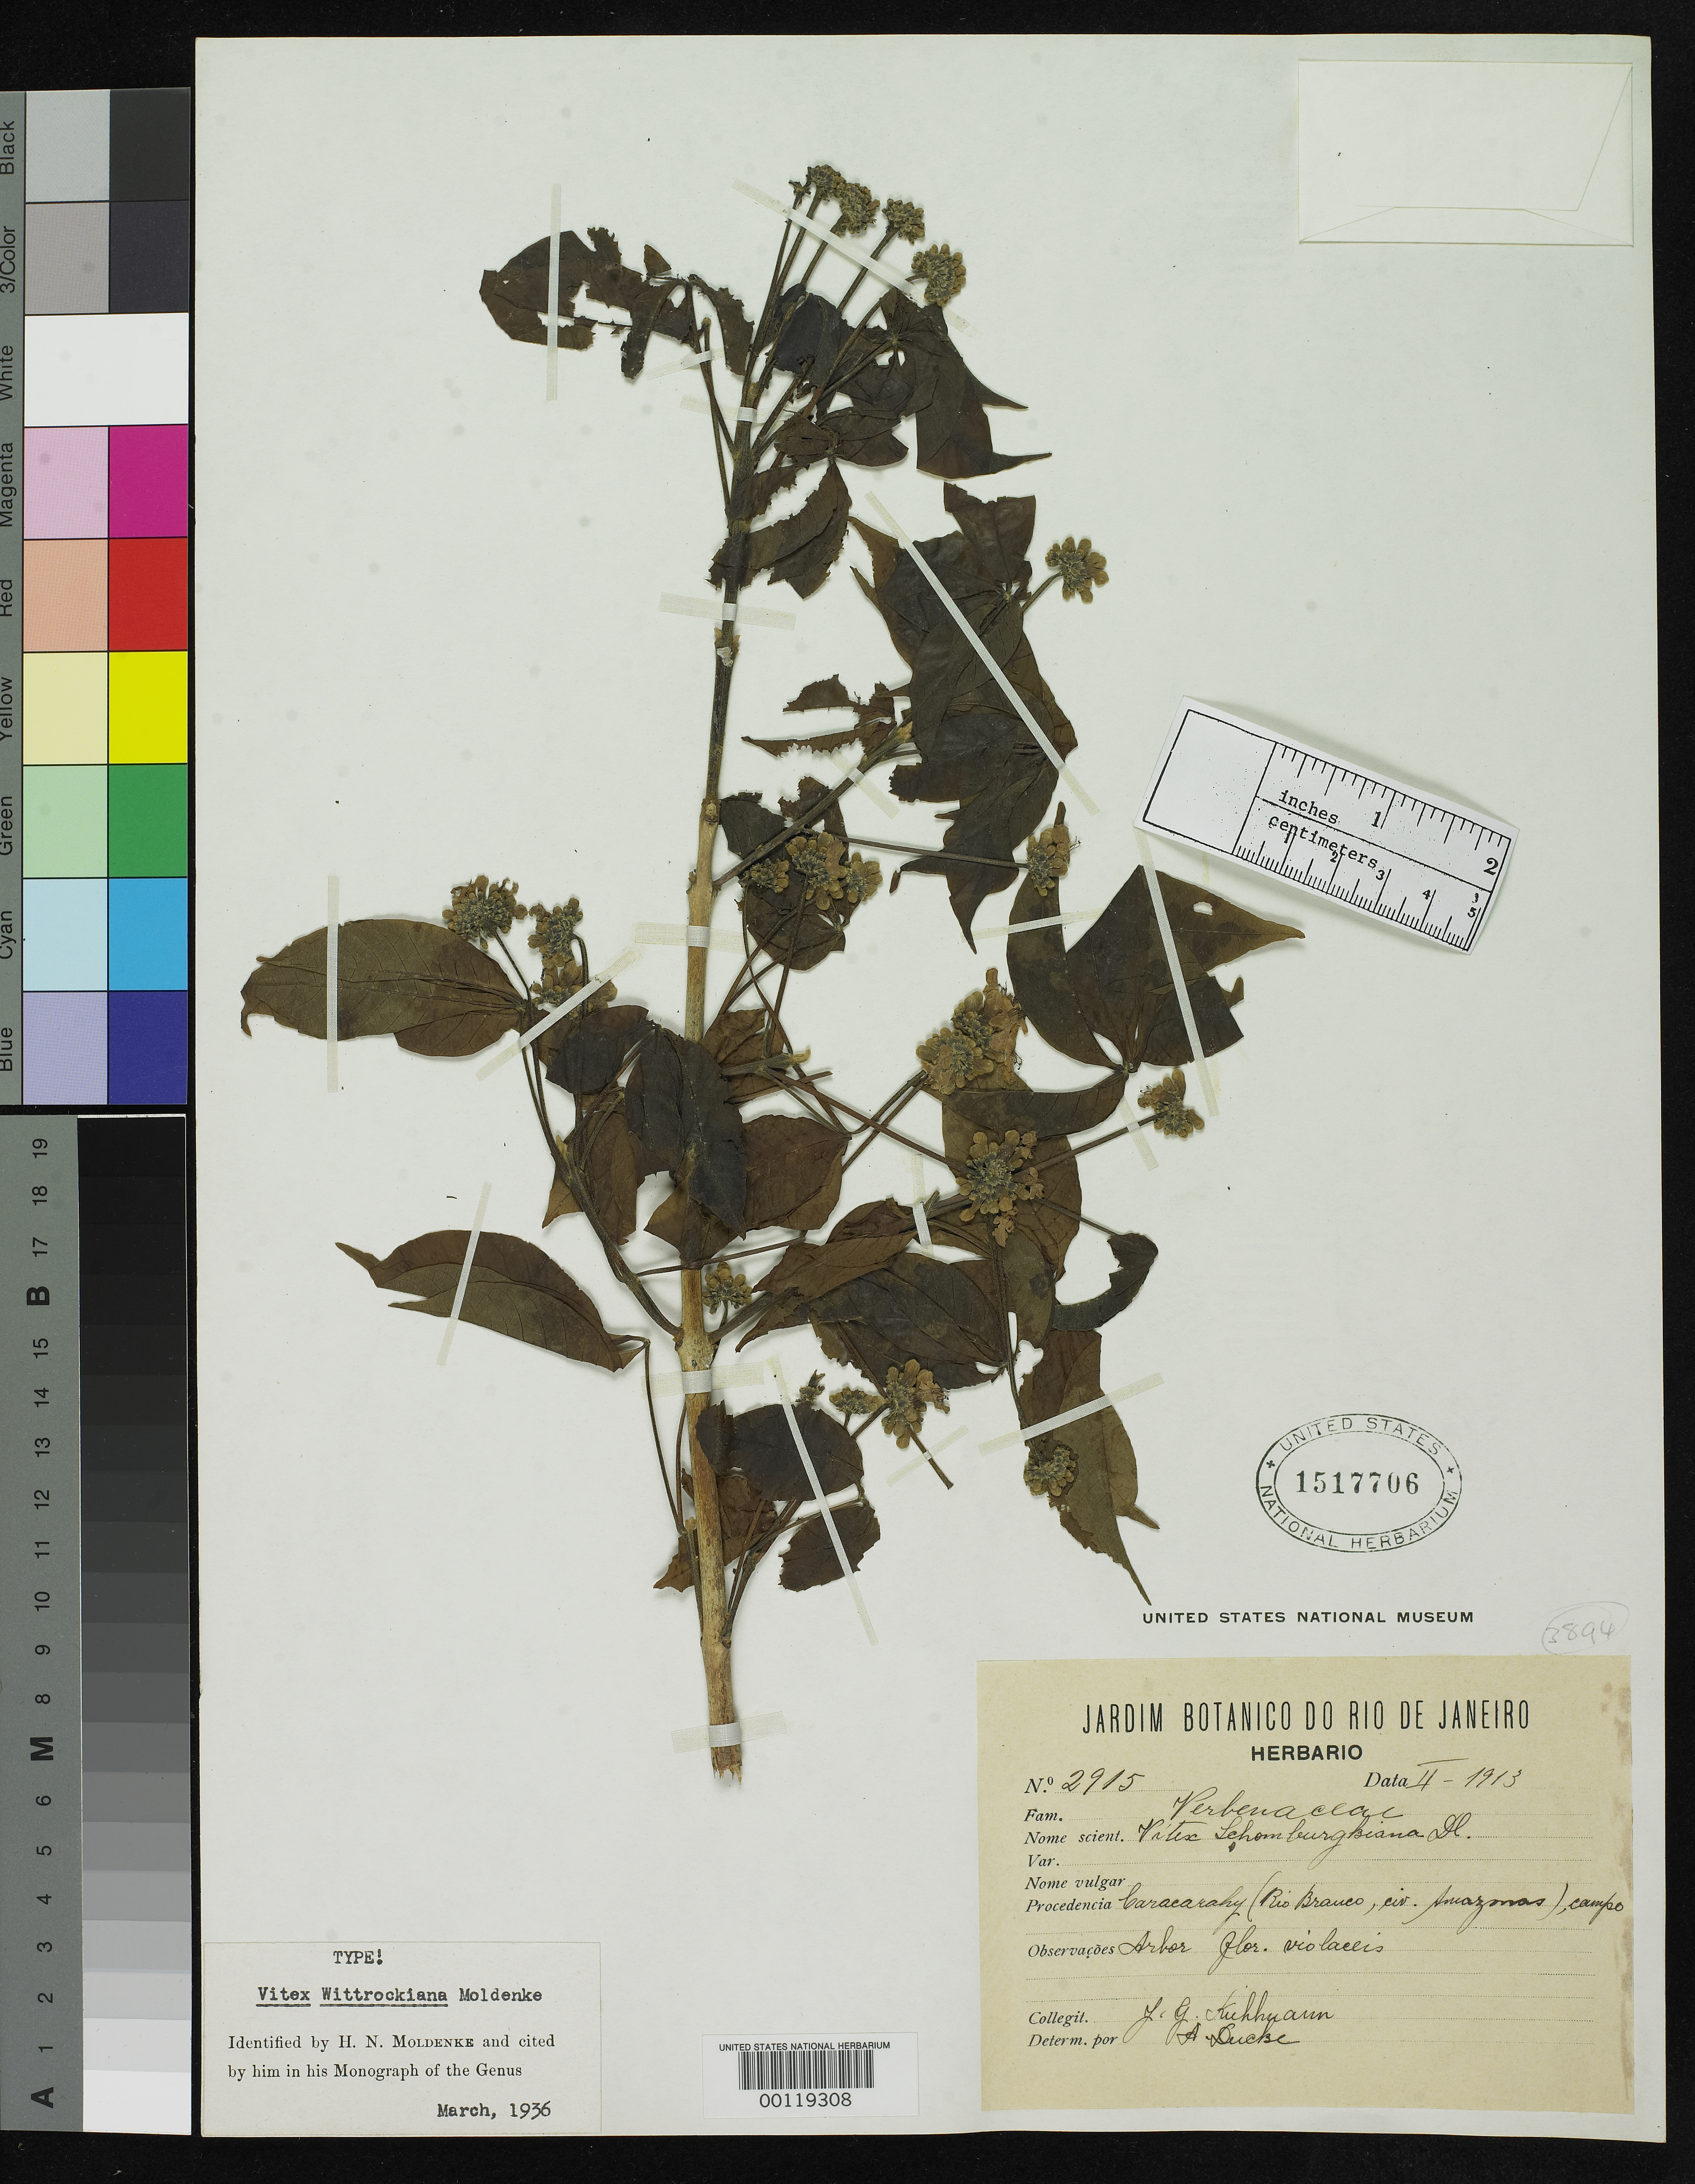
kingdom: Plantae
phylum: Tracheophyta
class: Magnoliopsida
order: Lamiales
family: Lamiaceae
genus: Vitex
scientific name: Vitex wittrockiana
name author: Moldenke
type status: Holotype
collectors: J. G. Kuhlmann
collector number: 2915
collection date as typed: Feb 1913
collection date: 1913-02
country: Brazil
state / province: Amazonas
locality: Caracarahy on Rio Branco.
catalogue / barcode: US 1517706